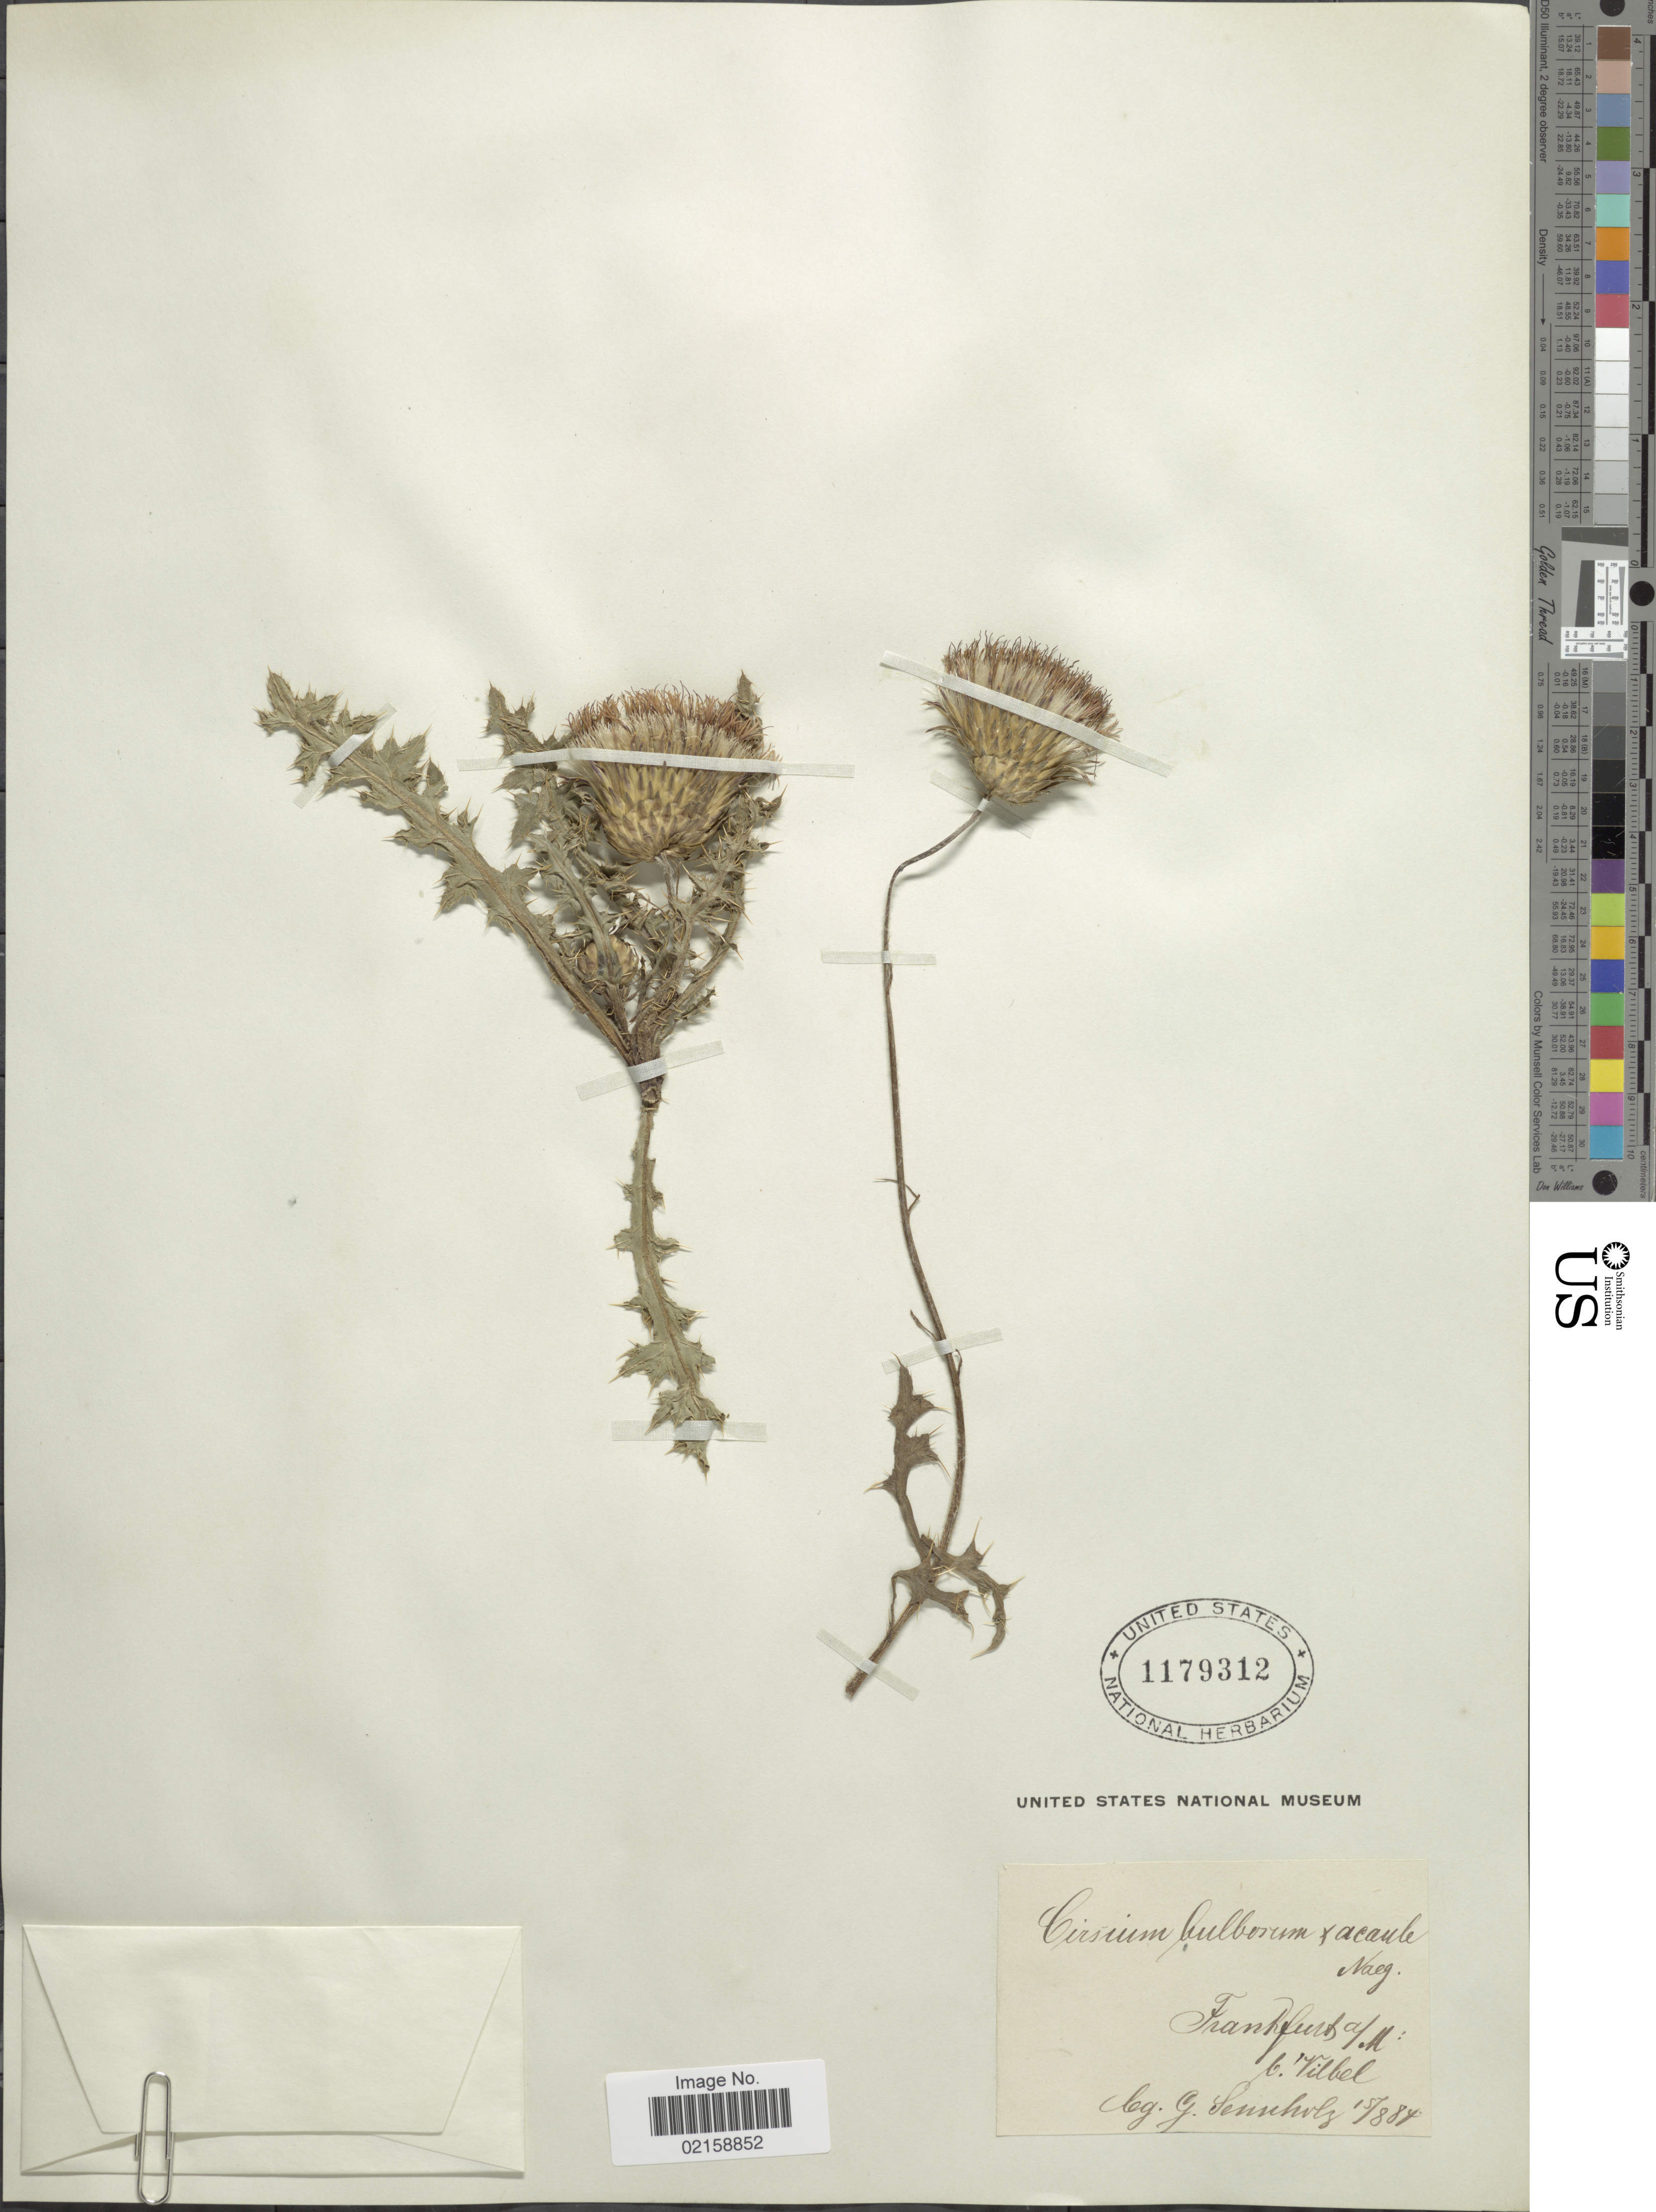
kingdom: Plantae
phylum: Tracheophyta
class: Magnoliopsida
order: Asterales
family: Asteraceae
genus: Cirsium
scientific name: Cirsium tuberosum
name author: (L.) All.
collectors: G. Sennholz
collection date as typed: Transcribed d/m/y: 15/8/81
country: Germany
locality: Frankfurt Y.M: b. Vilbel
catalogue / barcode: US 1179312